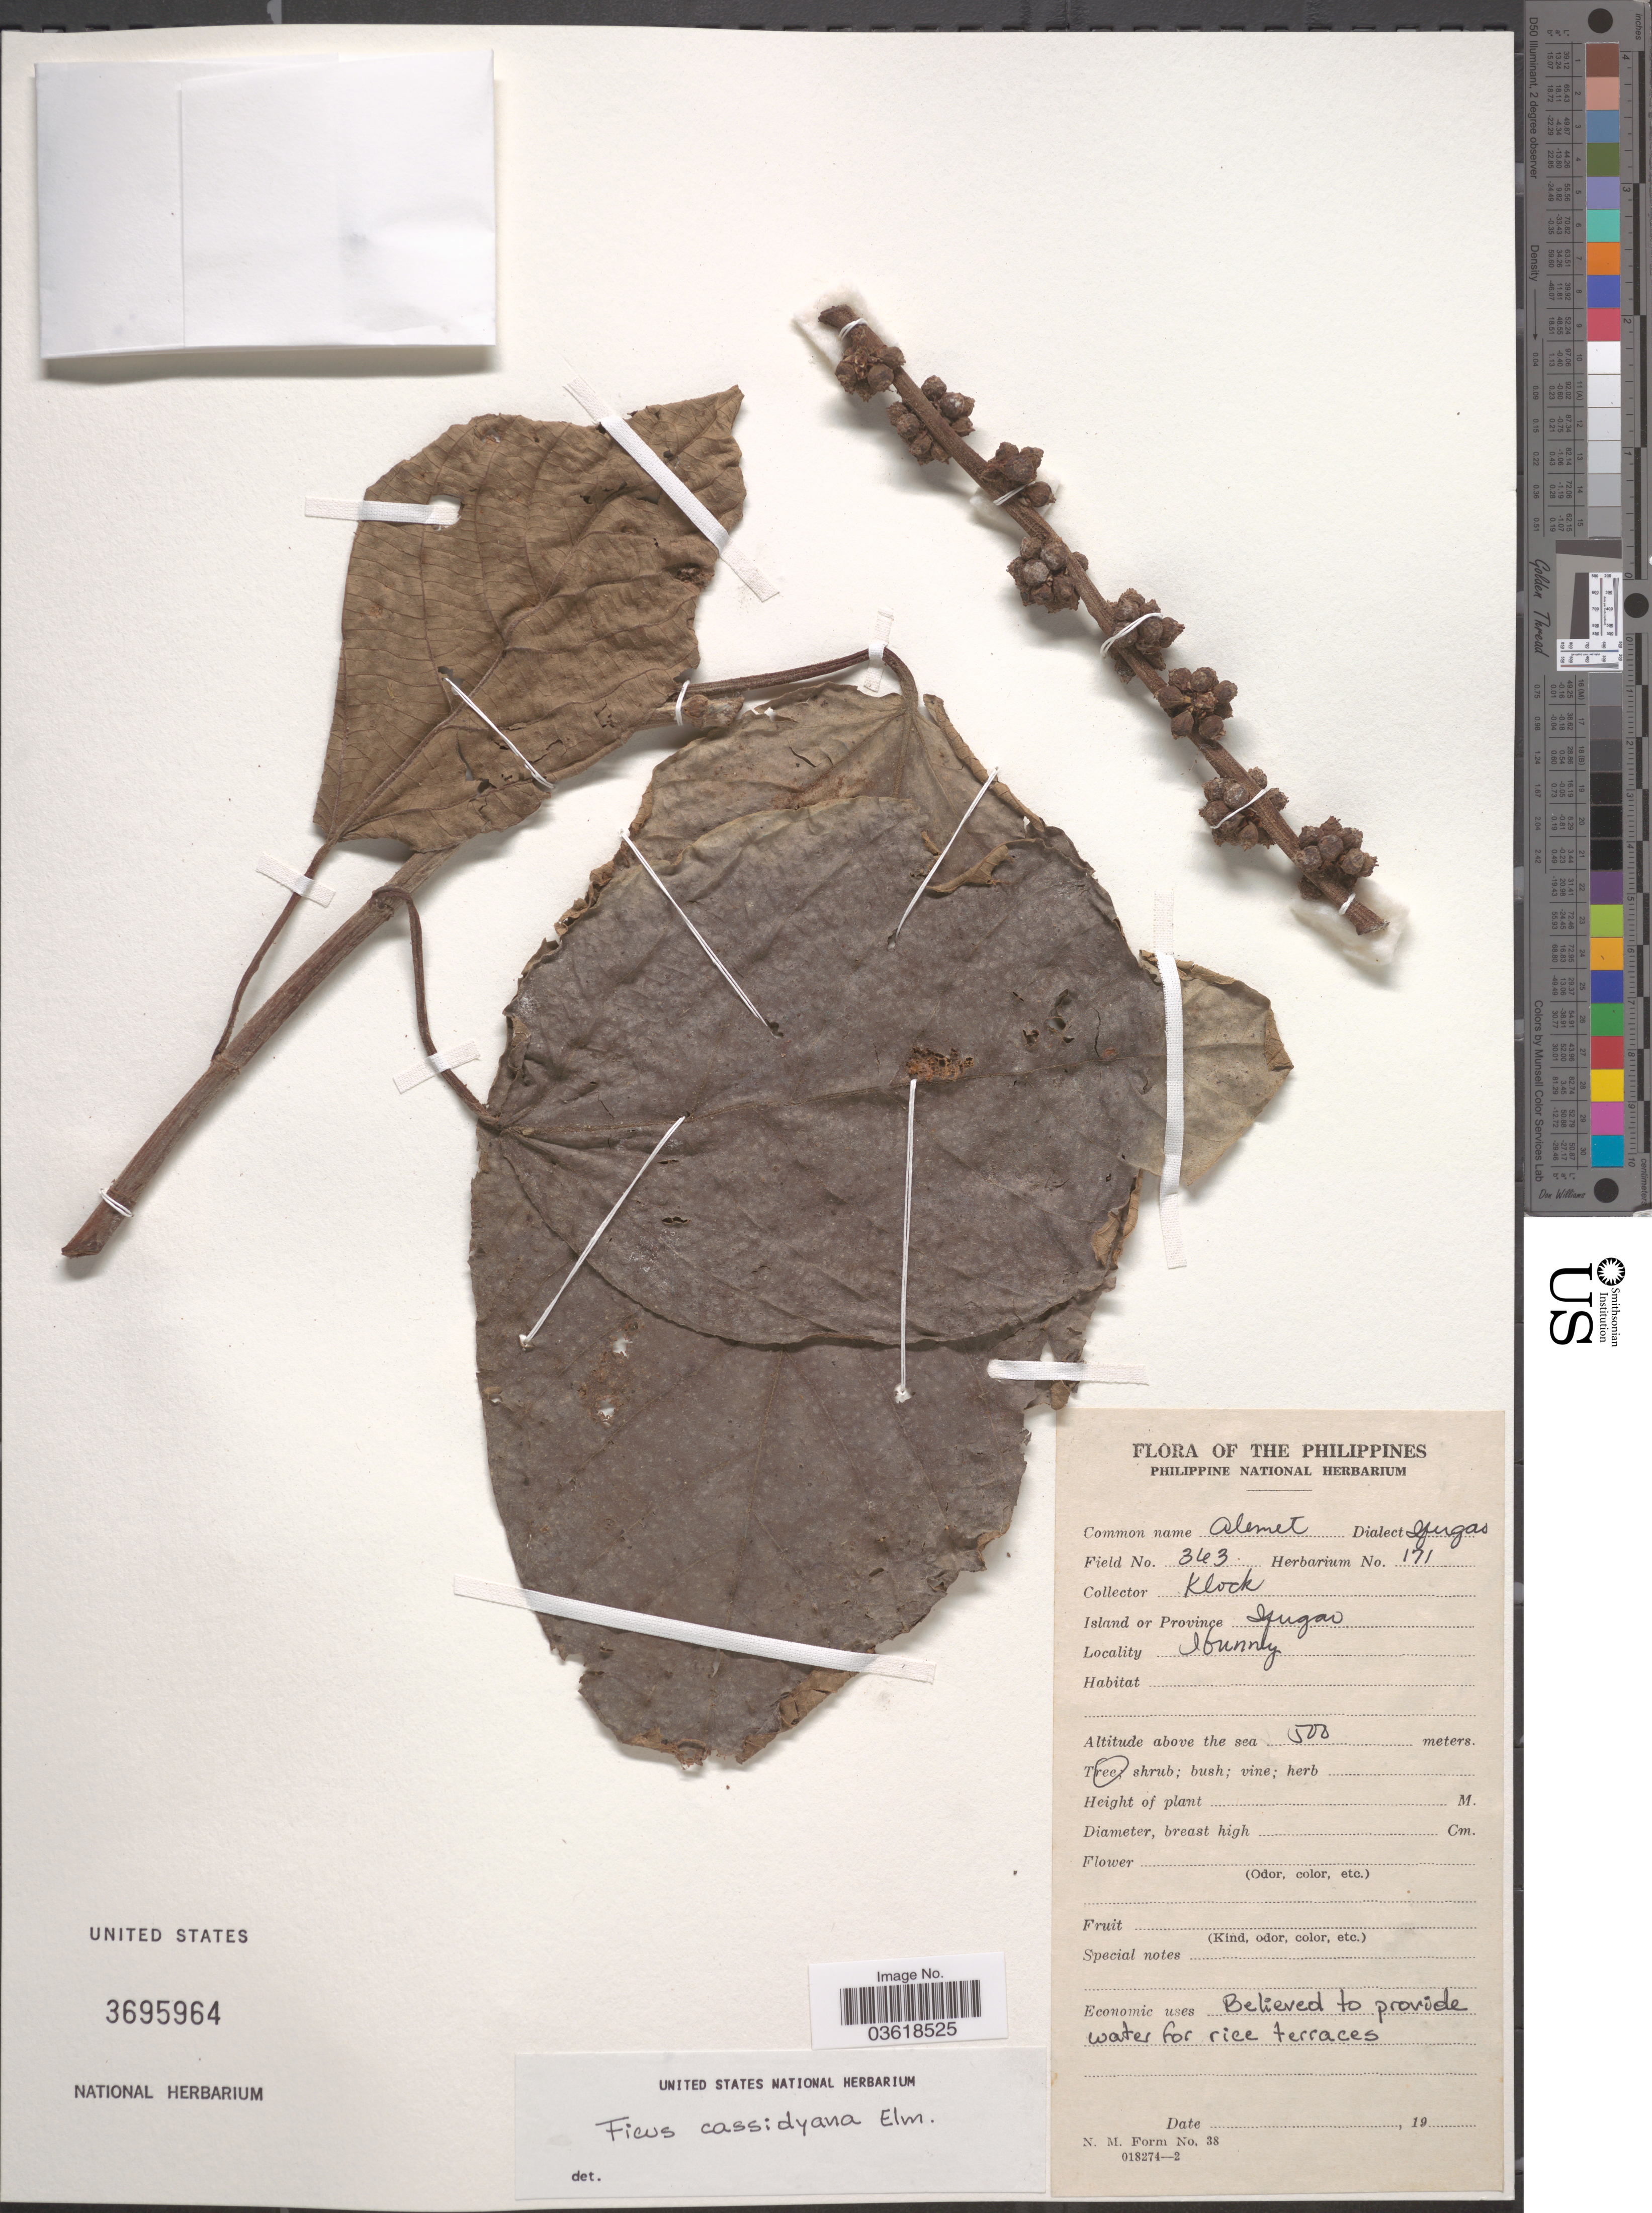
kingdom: Plantae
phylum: Tracheophyta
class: Magnoliopsida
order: Rosales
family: Moraceae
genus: Ficus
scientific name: Ficus cassidyana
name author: Elmer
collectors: Klock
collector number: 343*/171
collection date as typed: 19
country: Philippines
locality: Island or Province Ifugao. Ibunny.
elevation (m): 500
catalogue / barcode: US 3695964